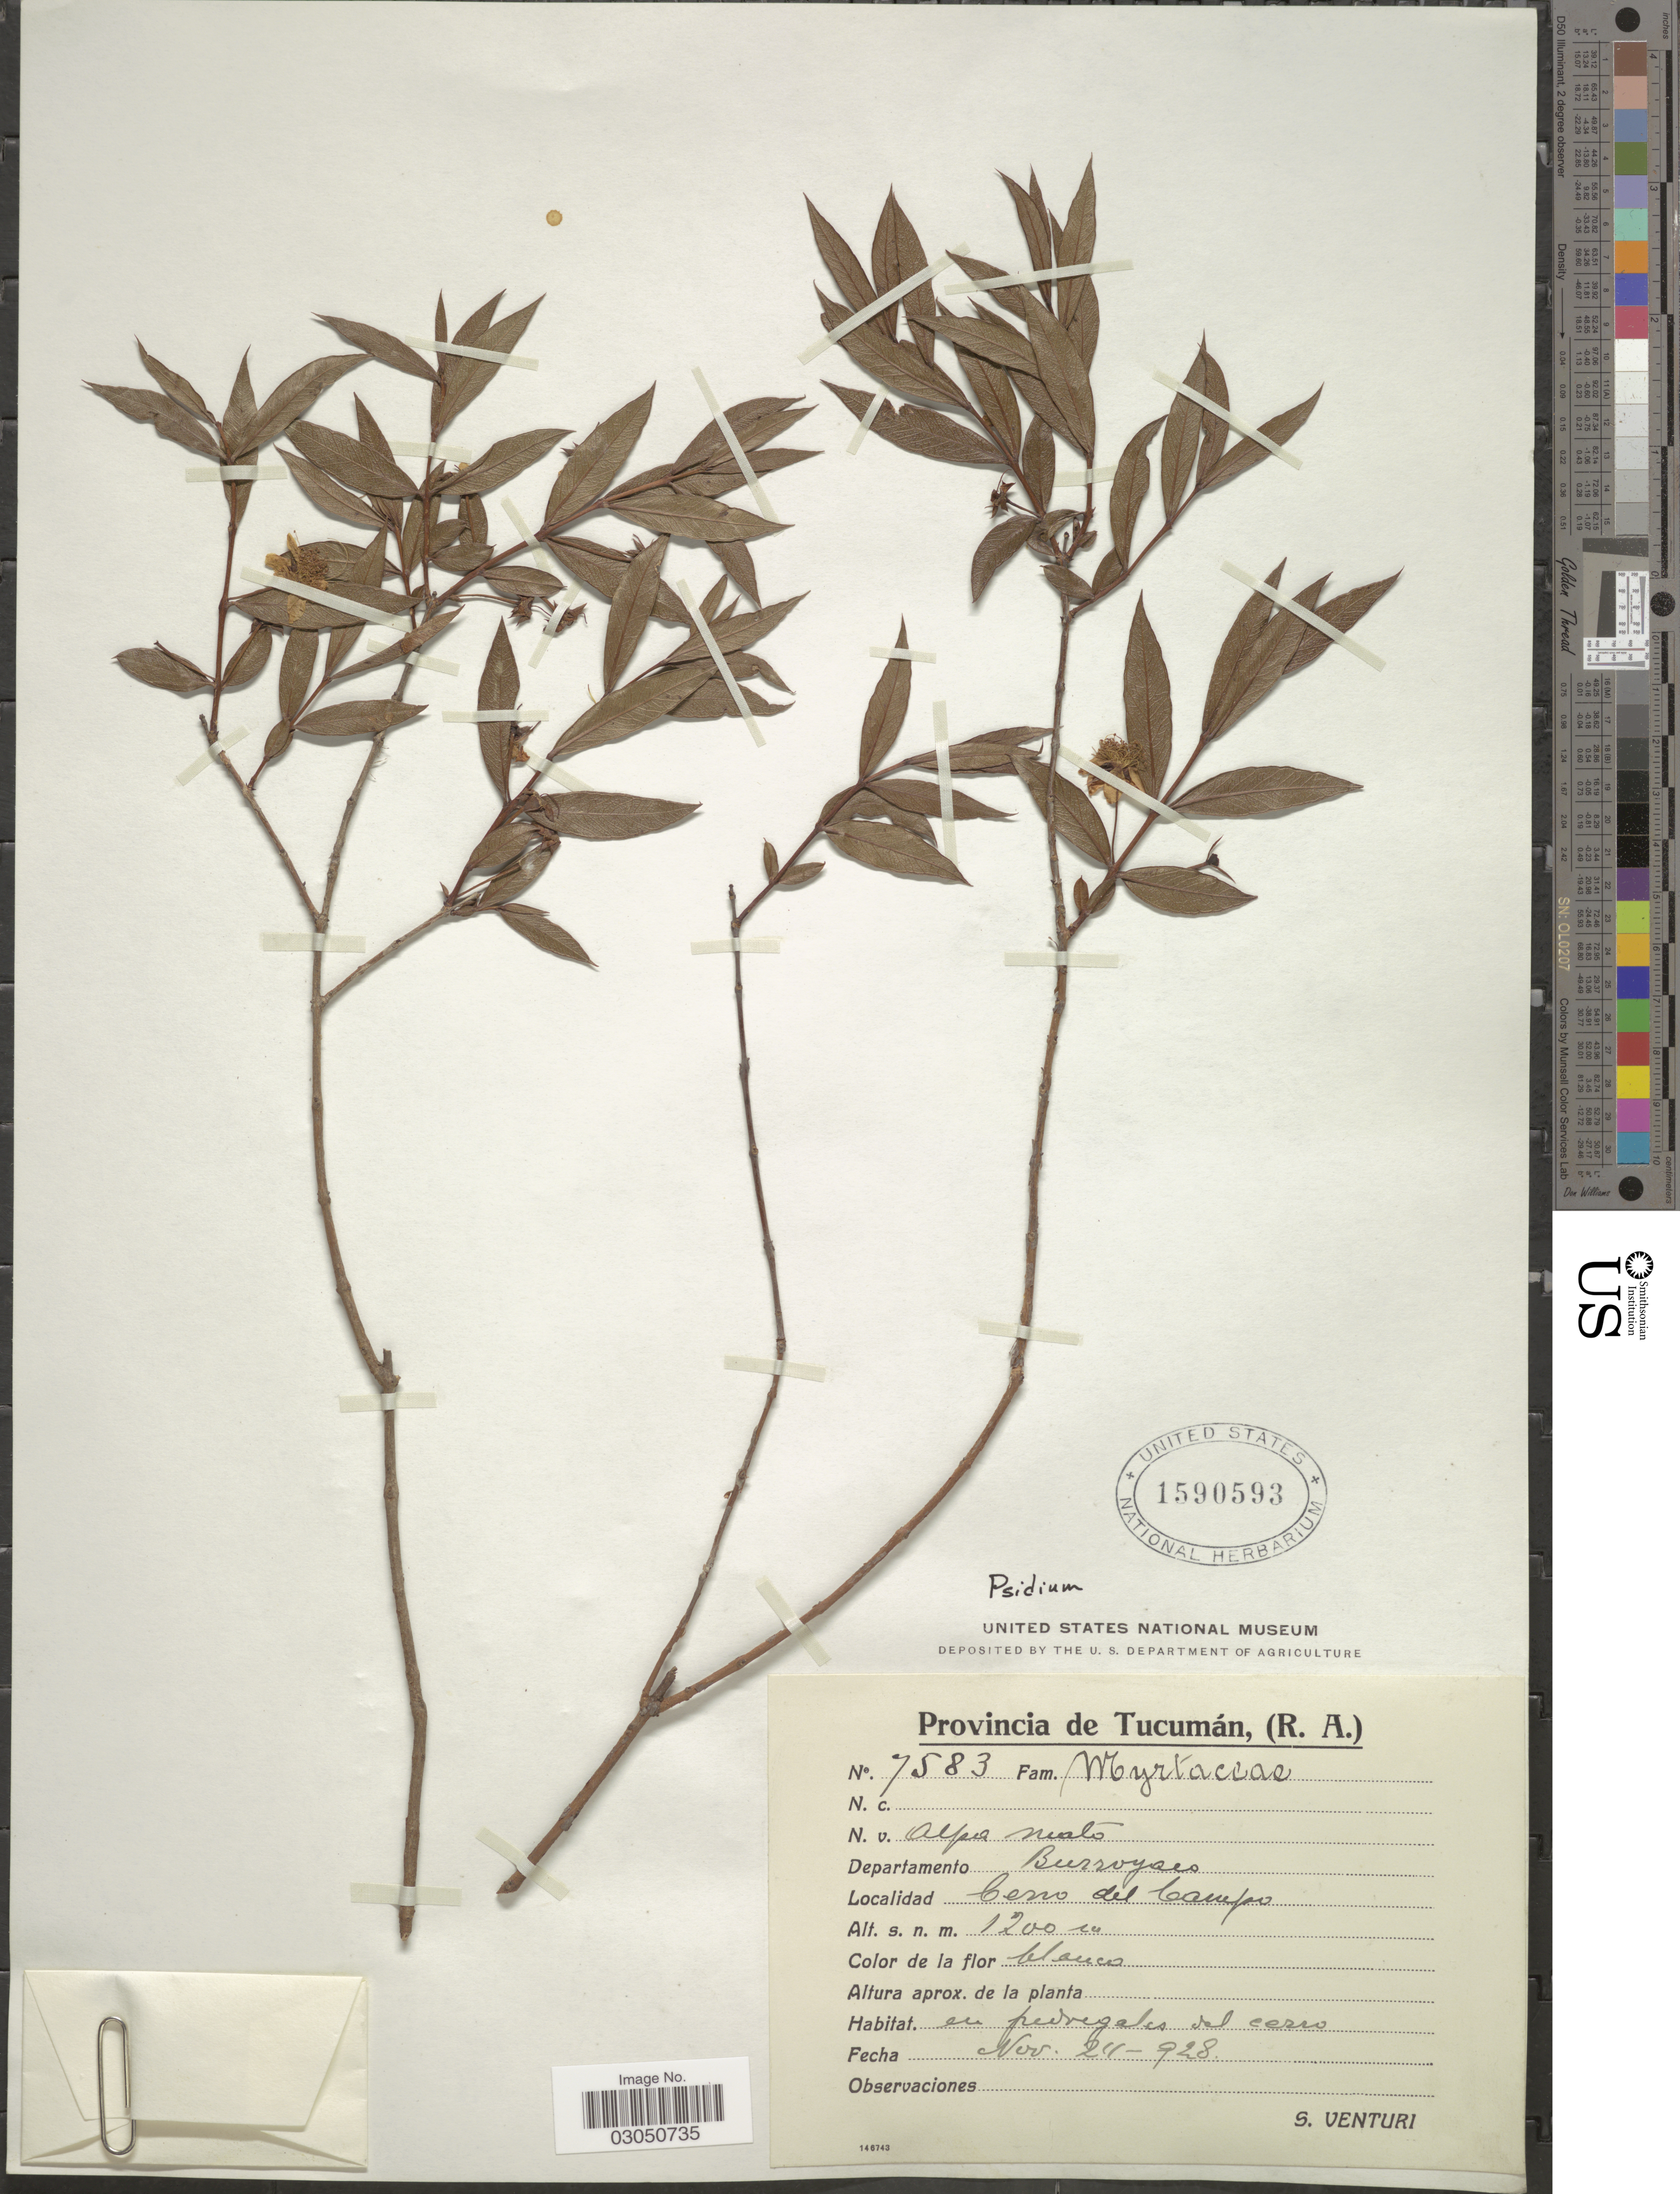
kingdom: Plantae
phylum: Tracheophyta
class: Magnoliopsida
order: Myrtales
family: Myrtaceae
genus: Psidium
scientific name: Psidium sp.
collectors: S. Venturi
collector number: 7583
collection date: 1928-11-24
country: Argentina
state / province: Tucuman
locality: Departamento Burroyaco, Cerro del Campo.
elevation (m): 1200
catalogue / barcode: US 1590593